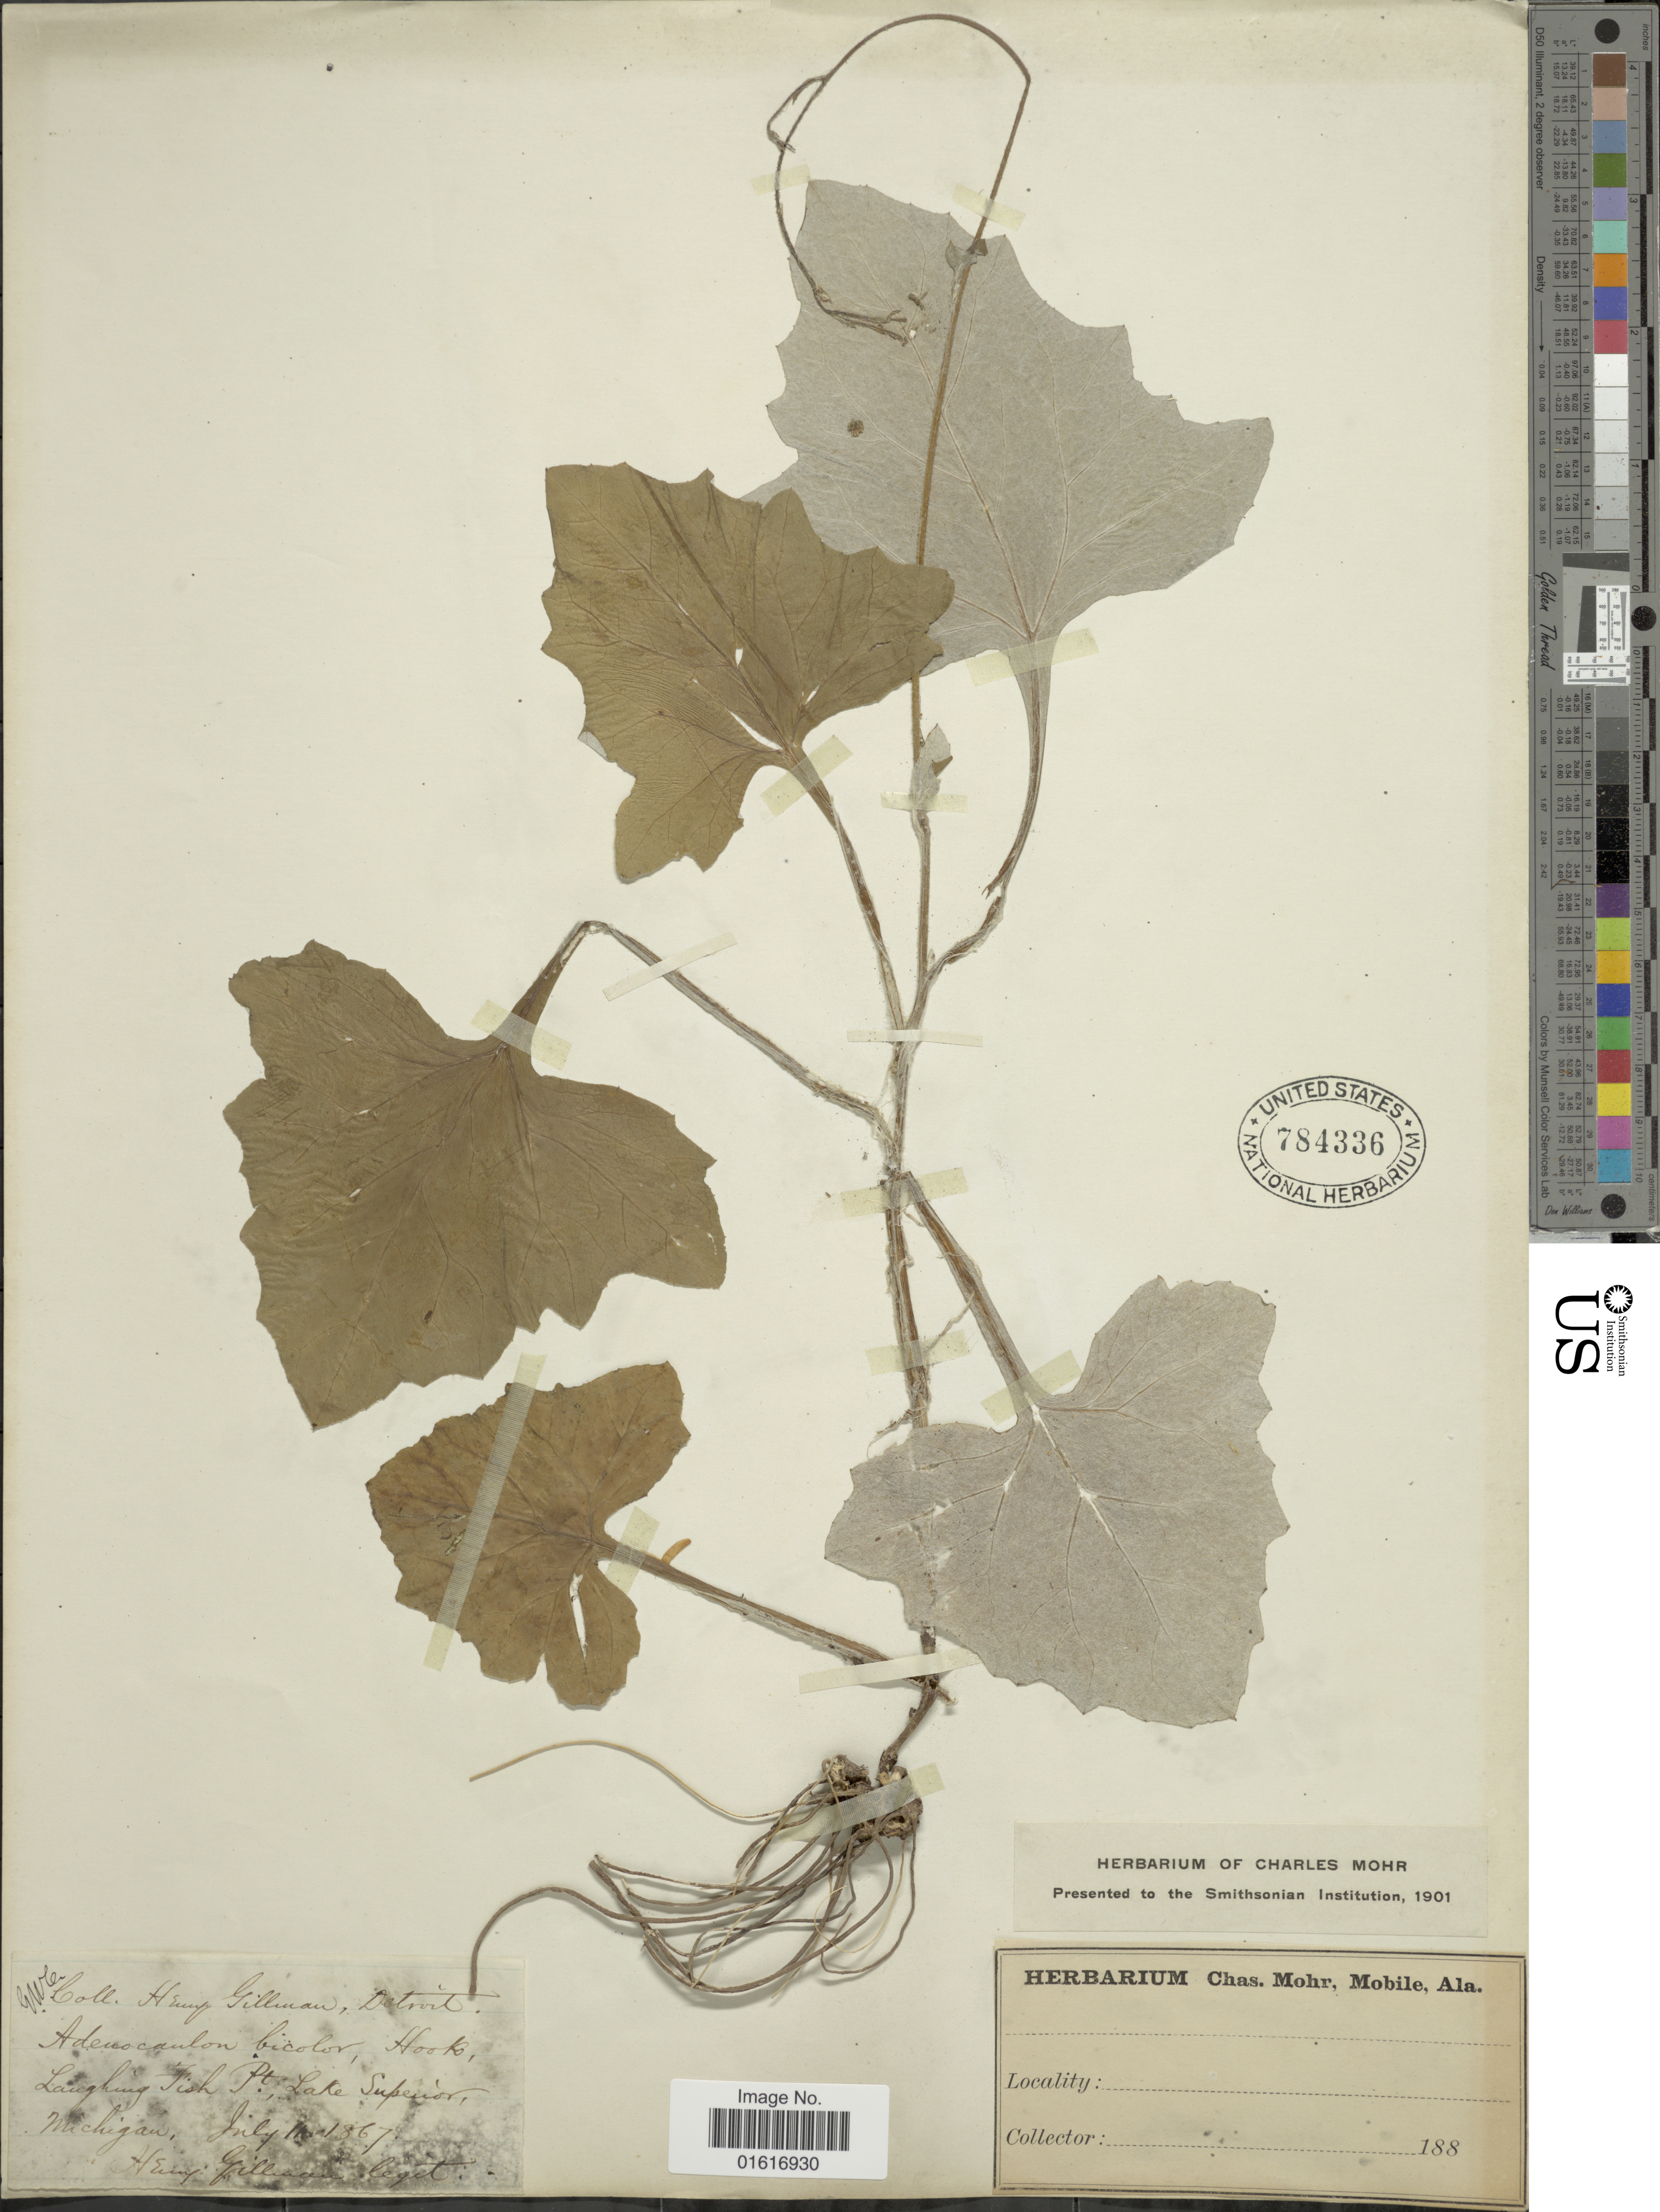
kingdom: Plantae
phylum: Tracheophyta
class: Magnoliopsida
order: Asterales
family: Asteraceae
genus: Adenocaulon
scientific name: Adenocaulon bicolor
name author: Hook.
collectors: H. Gillman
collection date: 1867-07-11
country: United States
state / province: Michigan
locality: Laughing Fish Pt. Lake Superior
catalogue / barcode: US 784336